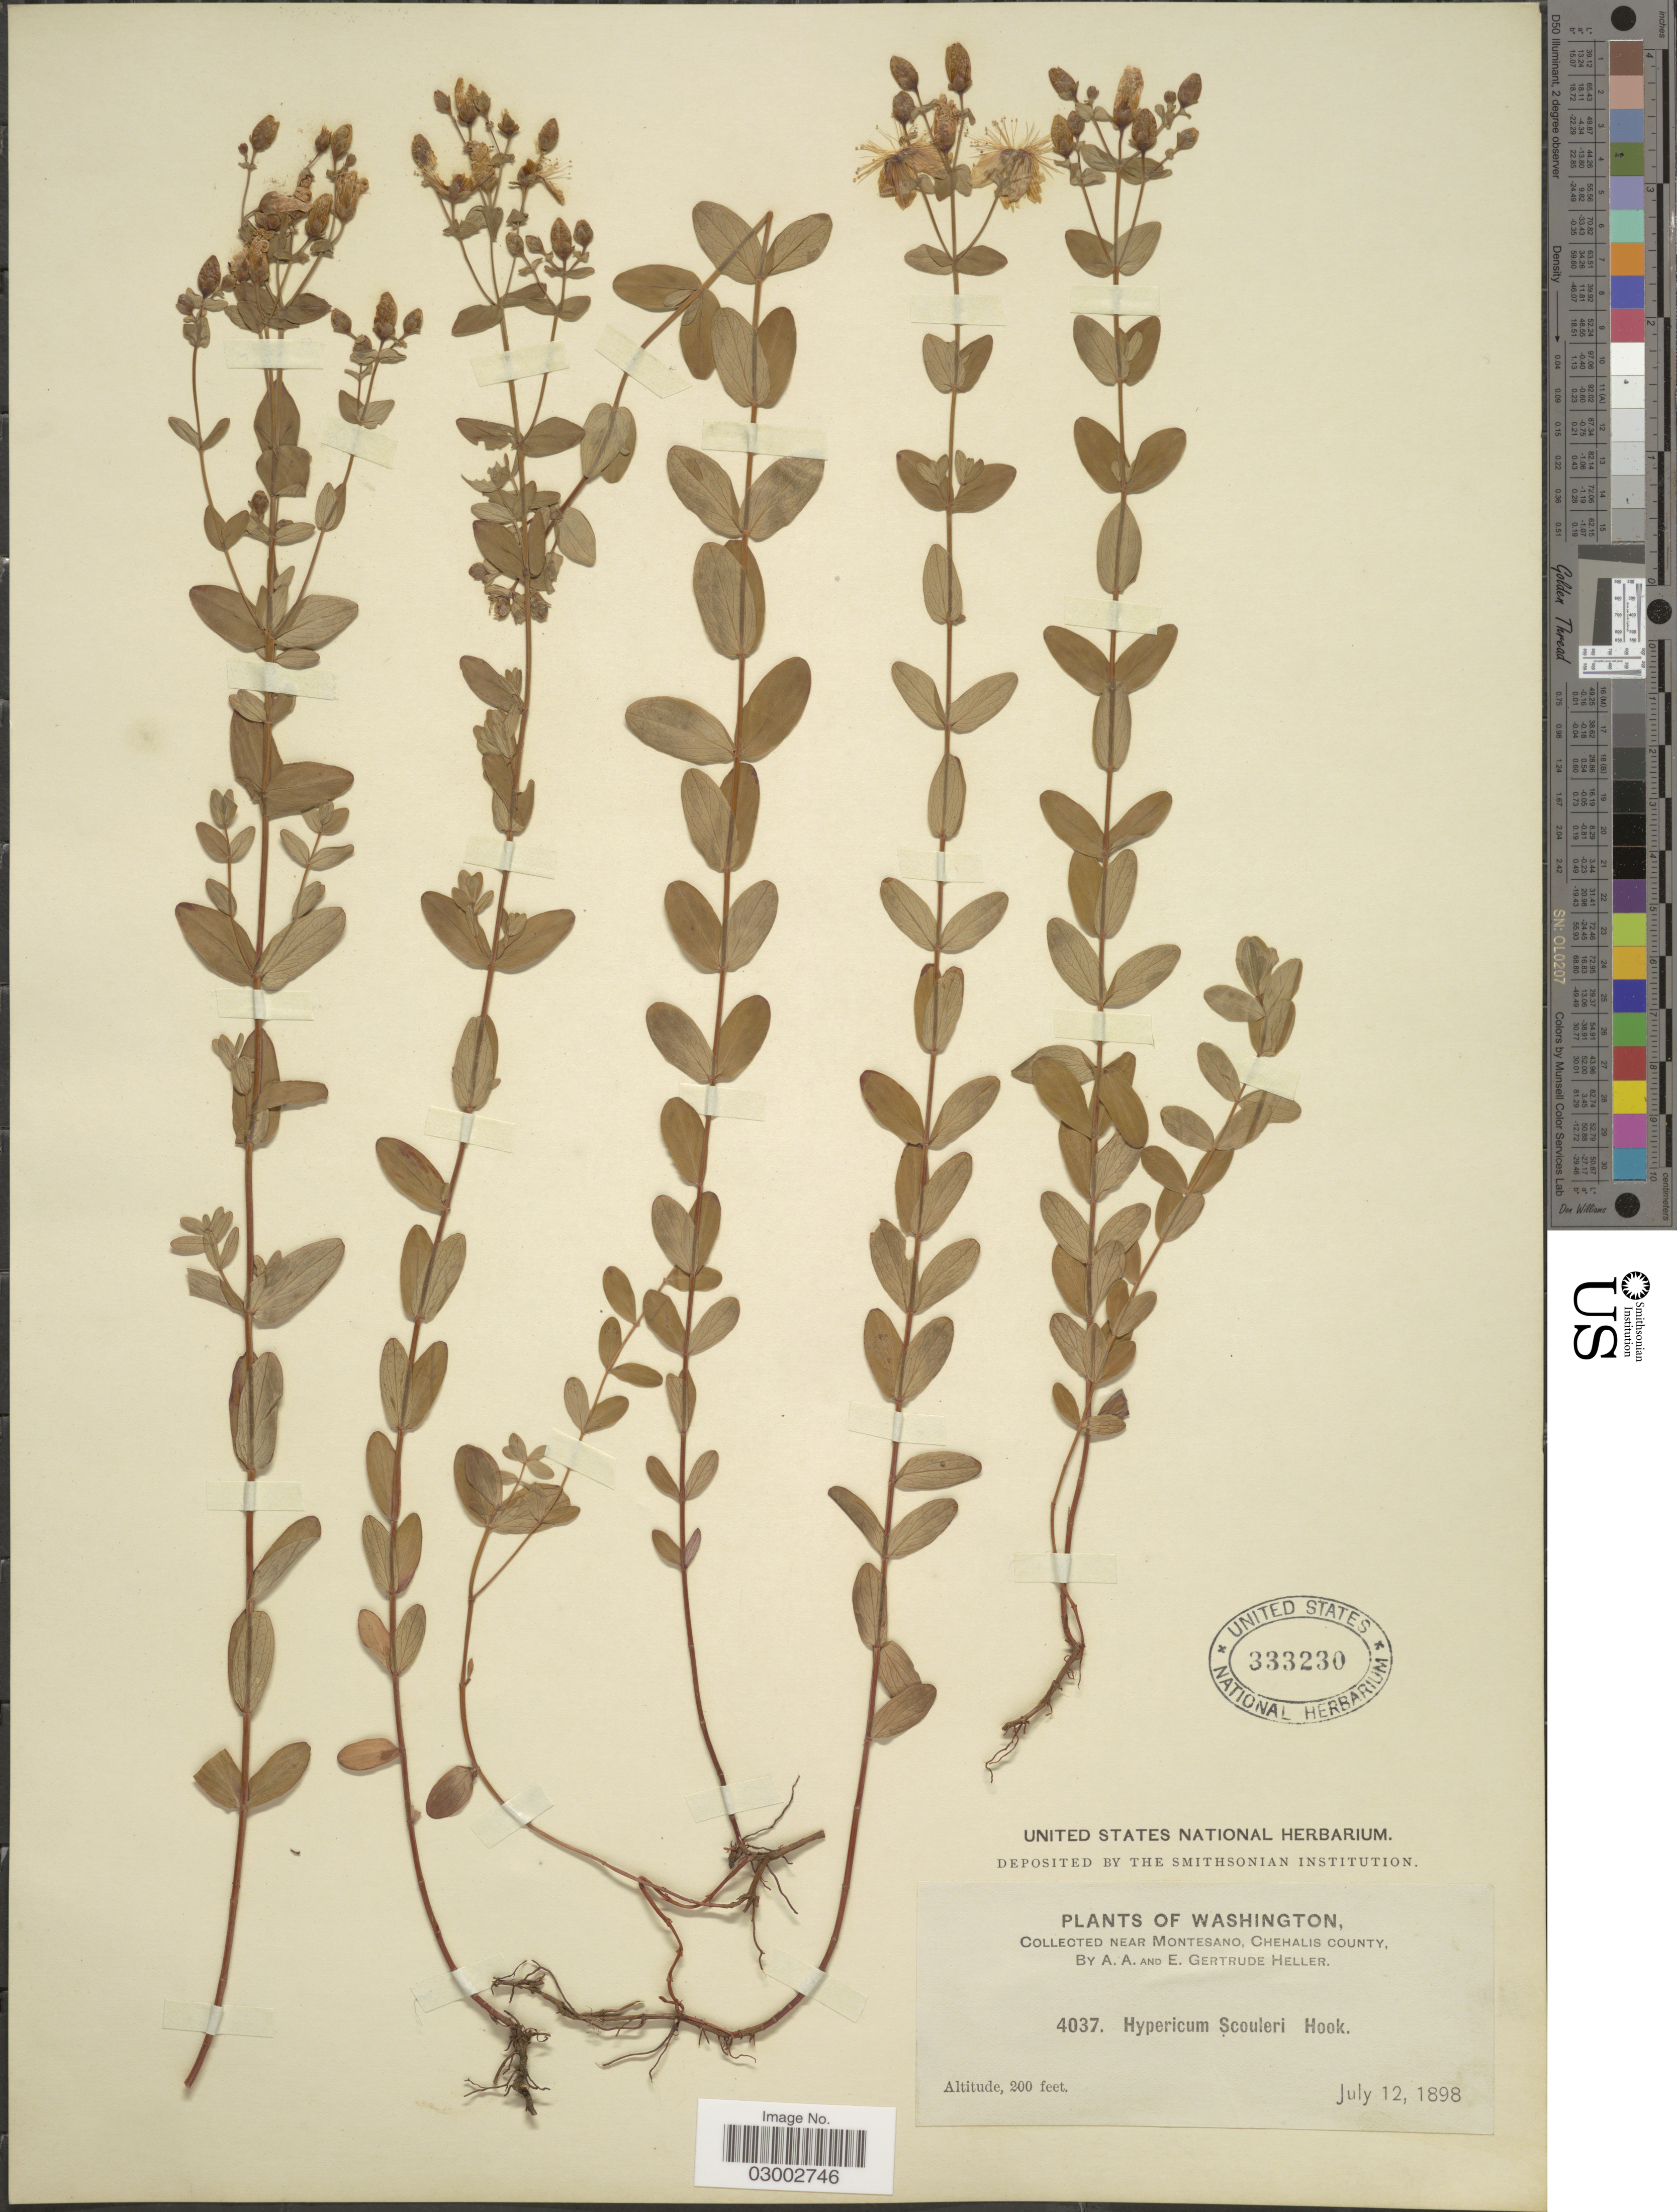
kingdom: Plantae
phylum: Tracheophyta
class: Magnoliopsida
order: Malpighiales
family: Hypericaceae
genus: Hypericum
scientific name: Hypericum scouleri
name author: Hook.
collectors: A. A. Heller & E. G. Heller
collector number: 4037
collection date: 1898-07-12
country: United States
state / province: Washington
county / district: Grays Harbor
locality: Near Montesano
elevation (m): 61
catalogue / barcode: US 333230